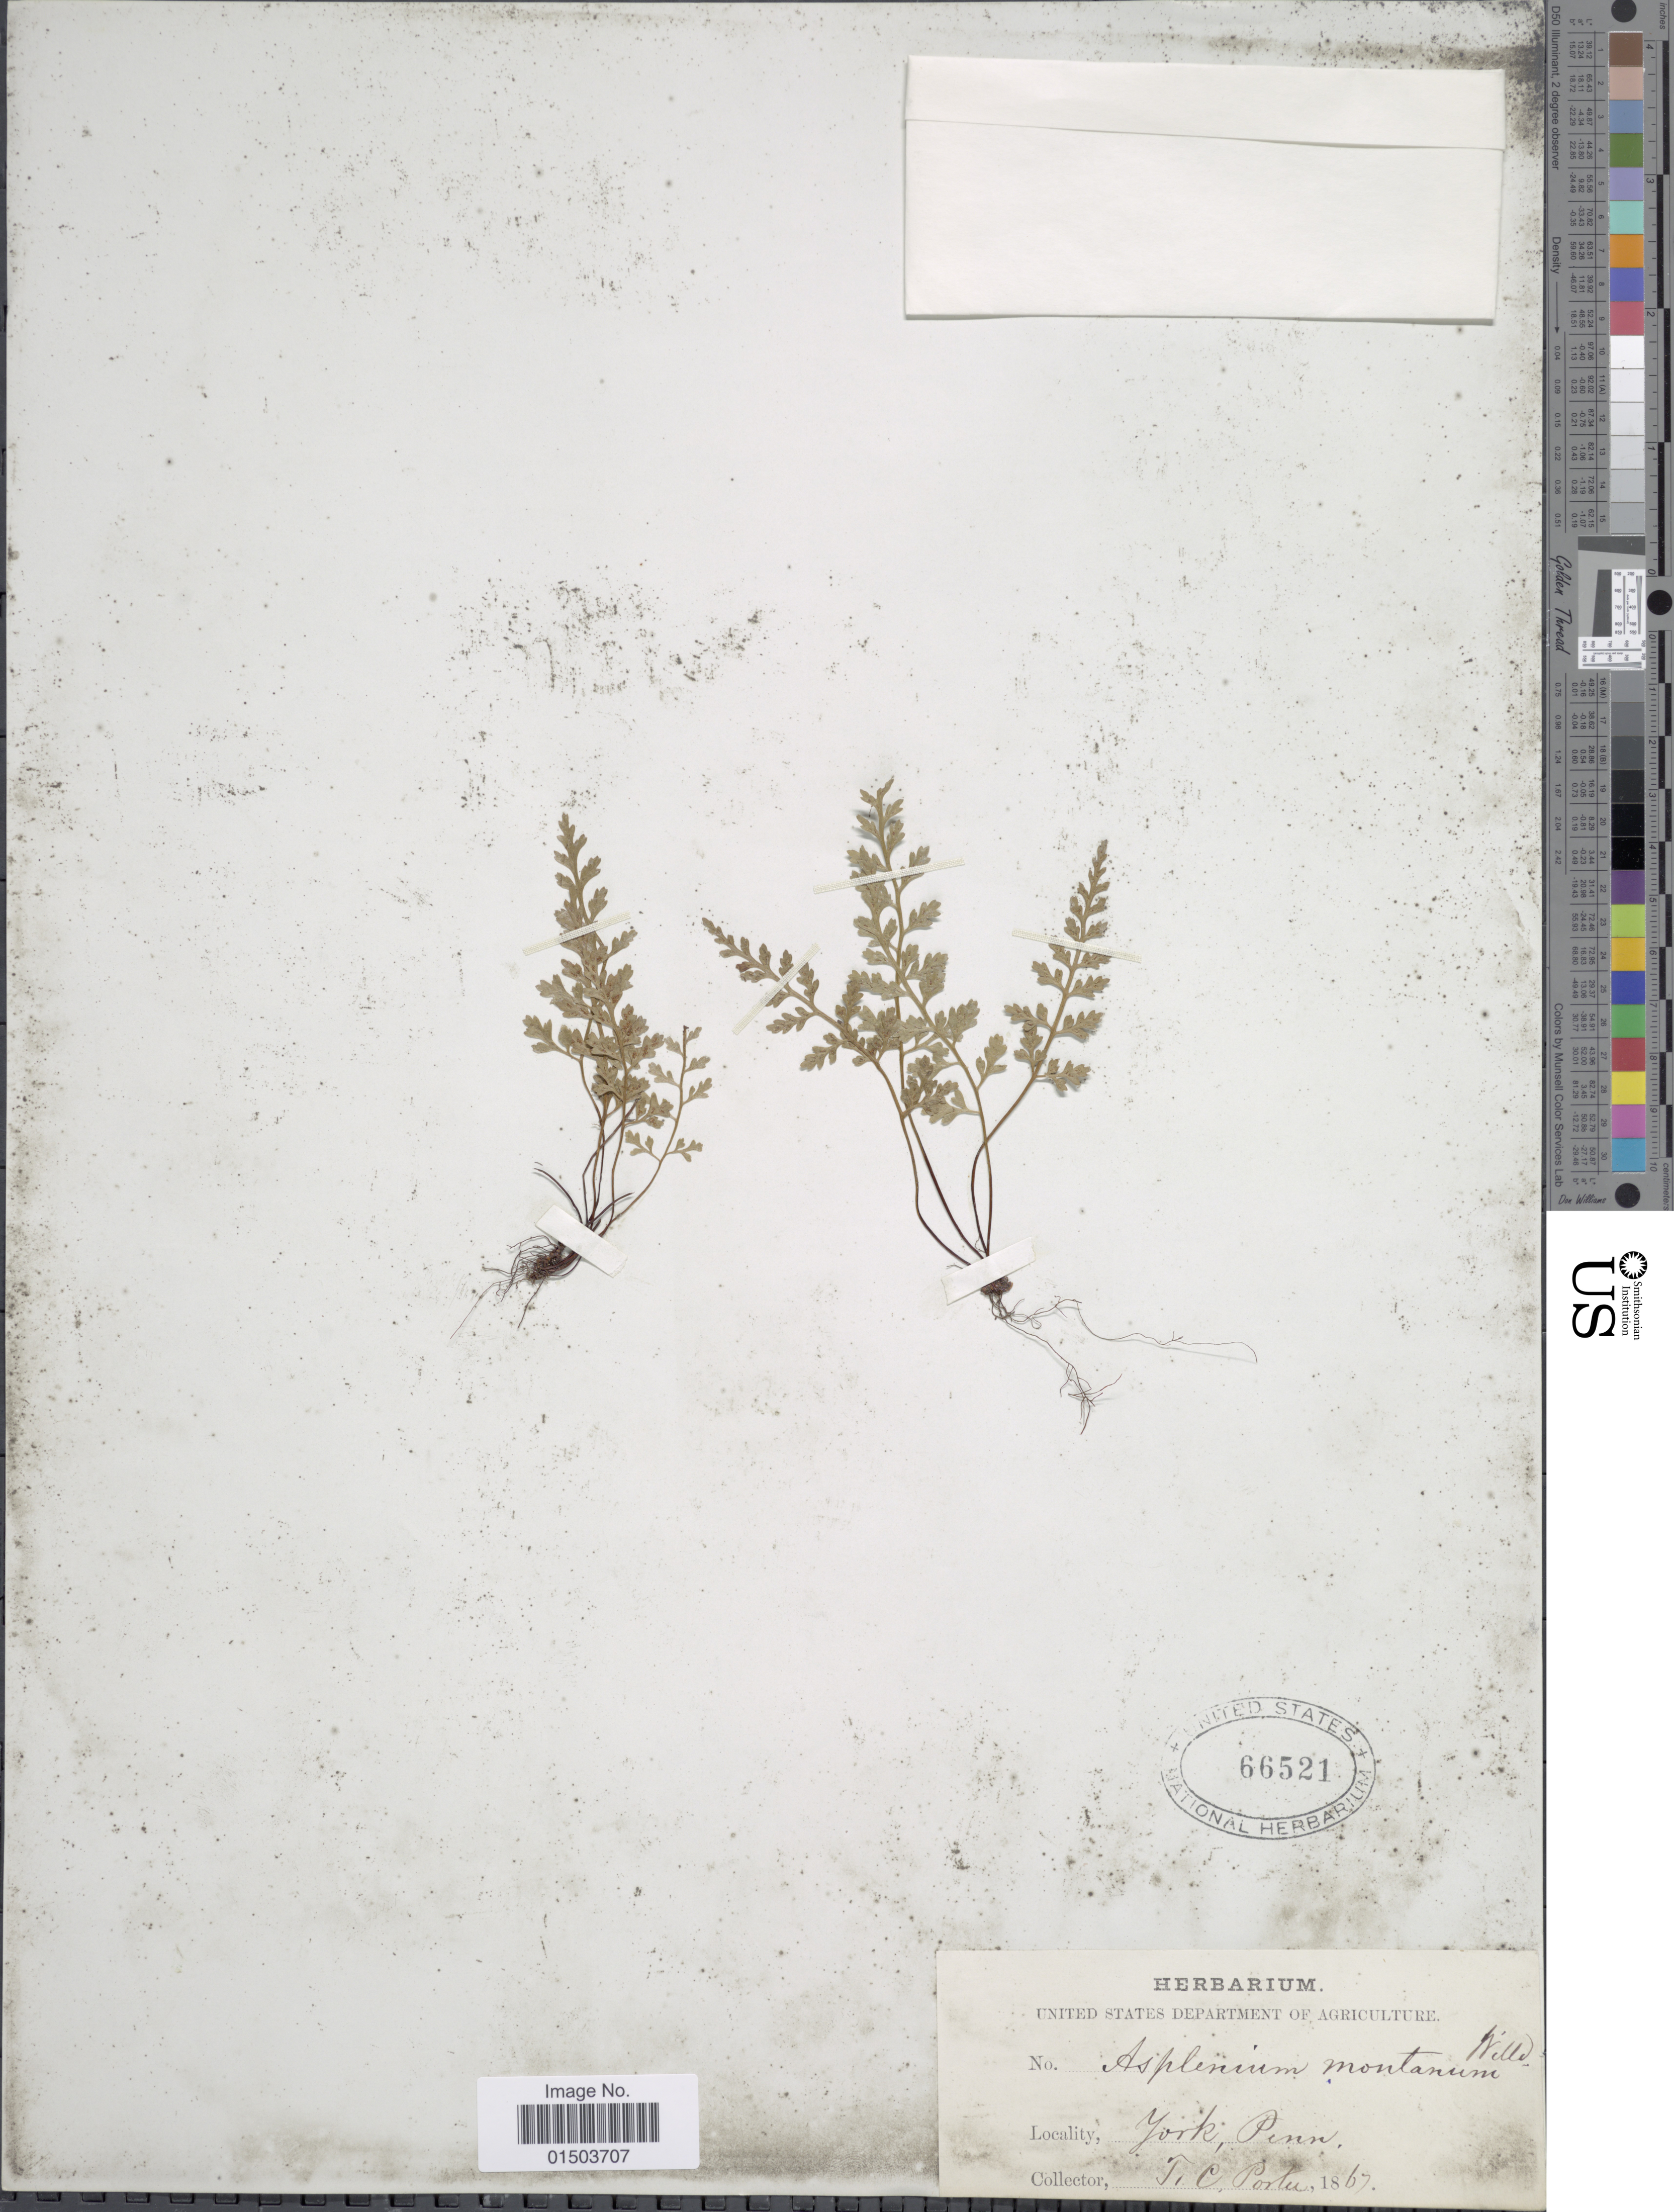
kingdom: Plantae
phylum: Tracheophyta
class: Polypodiopsida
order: Polypodiales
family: Aspleniaceae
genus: Asplenium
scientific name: Asplenium montanum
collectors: T. C. Porter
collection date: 1867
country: United States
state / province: Pennsylvania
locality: York.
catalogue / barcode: US 66521